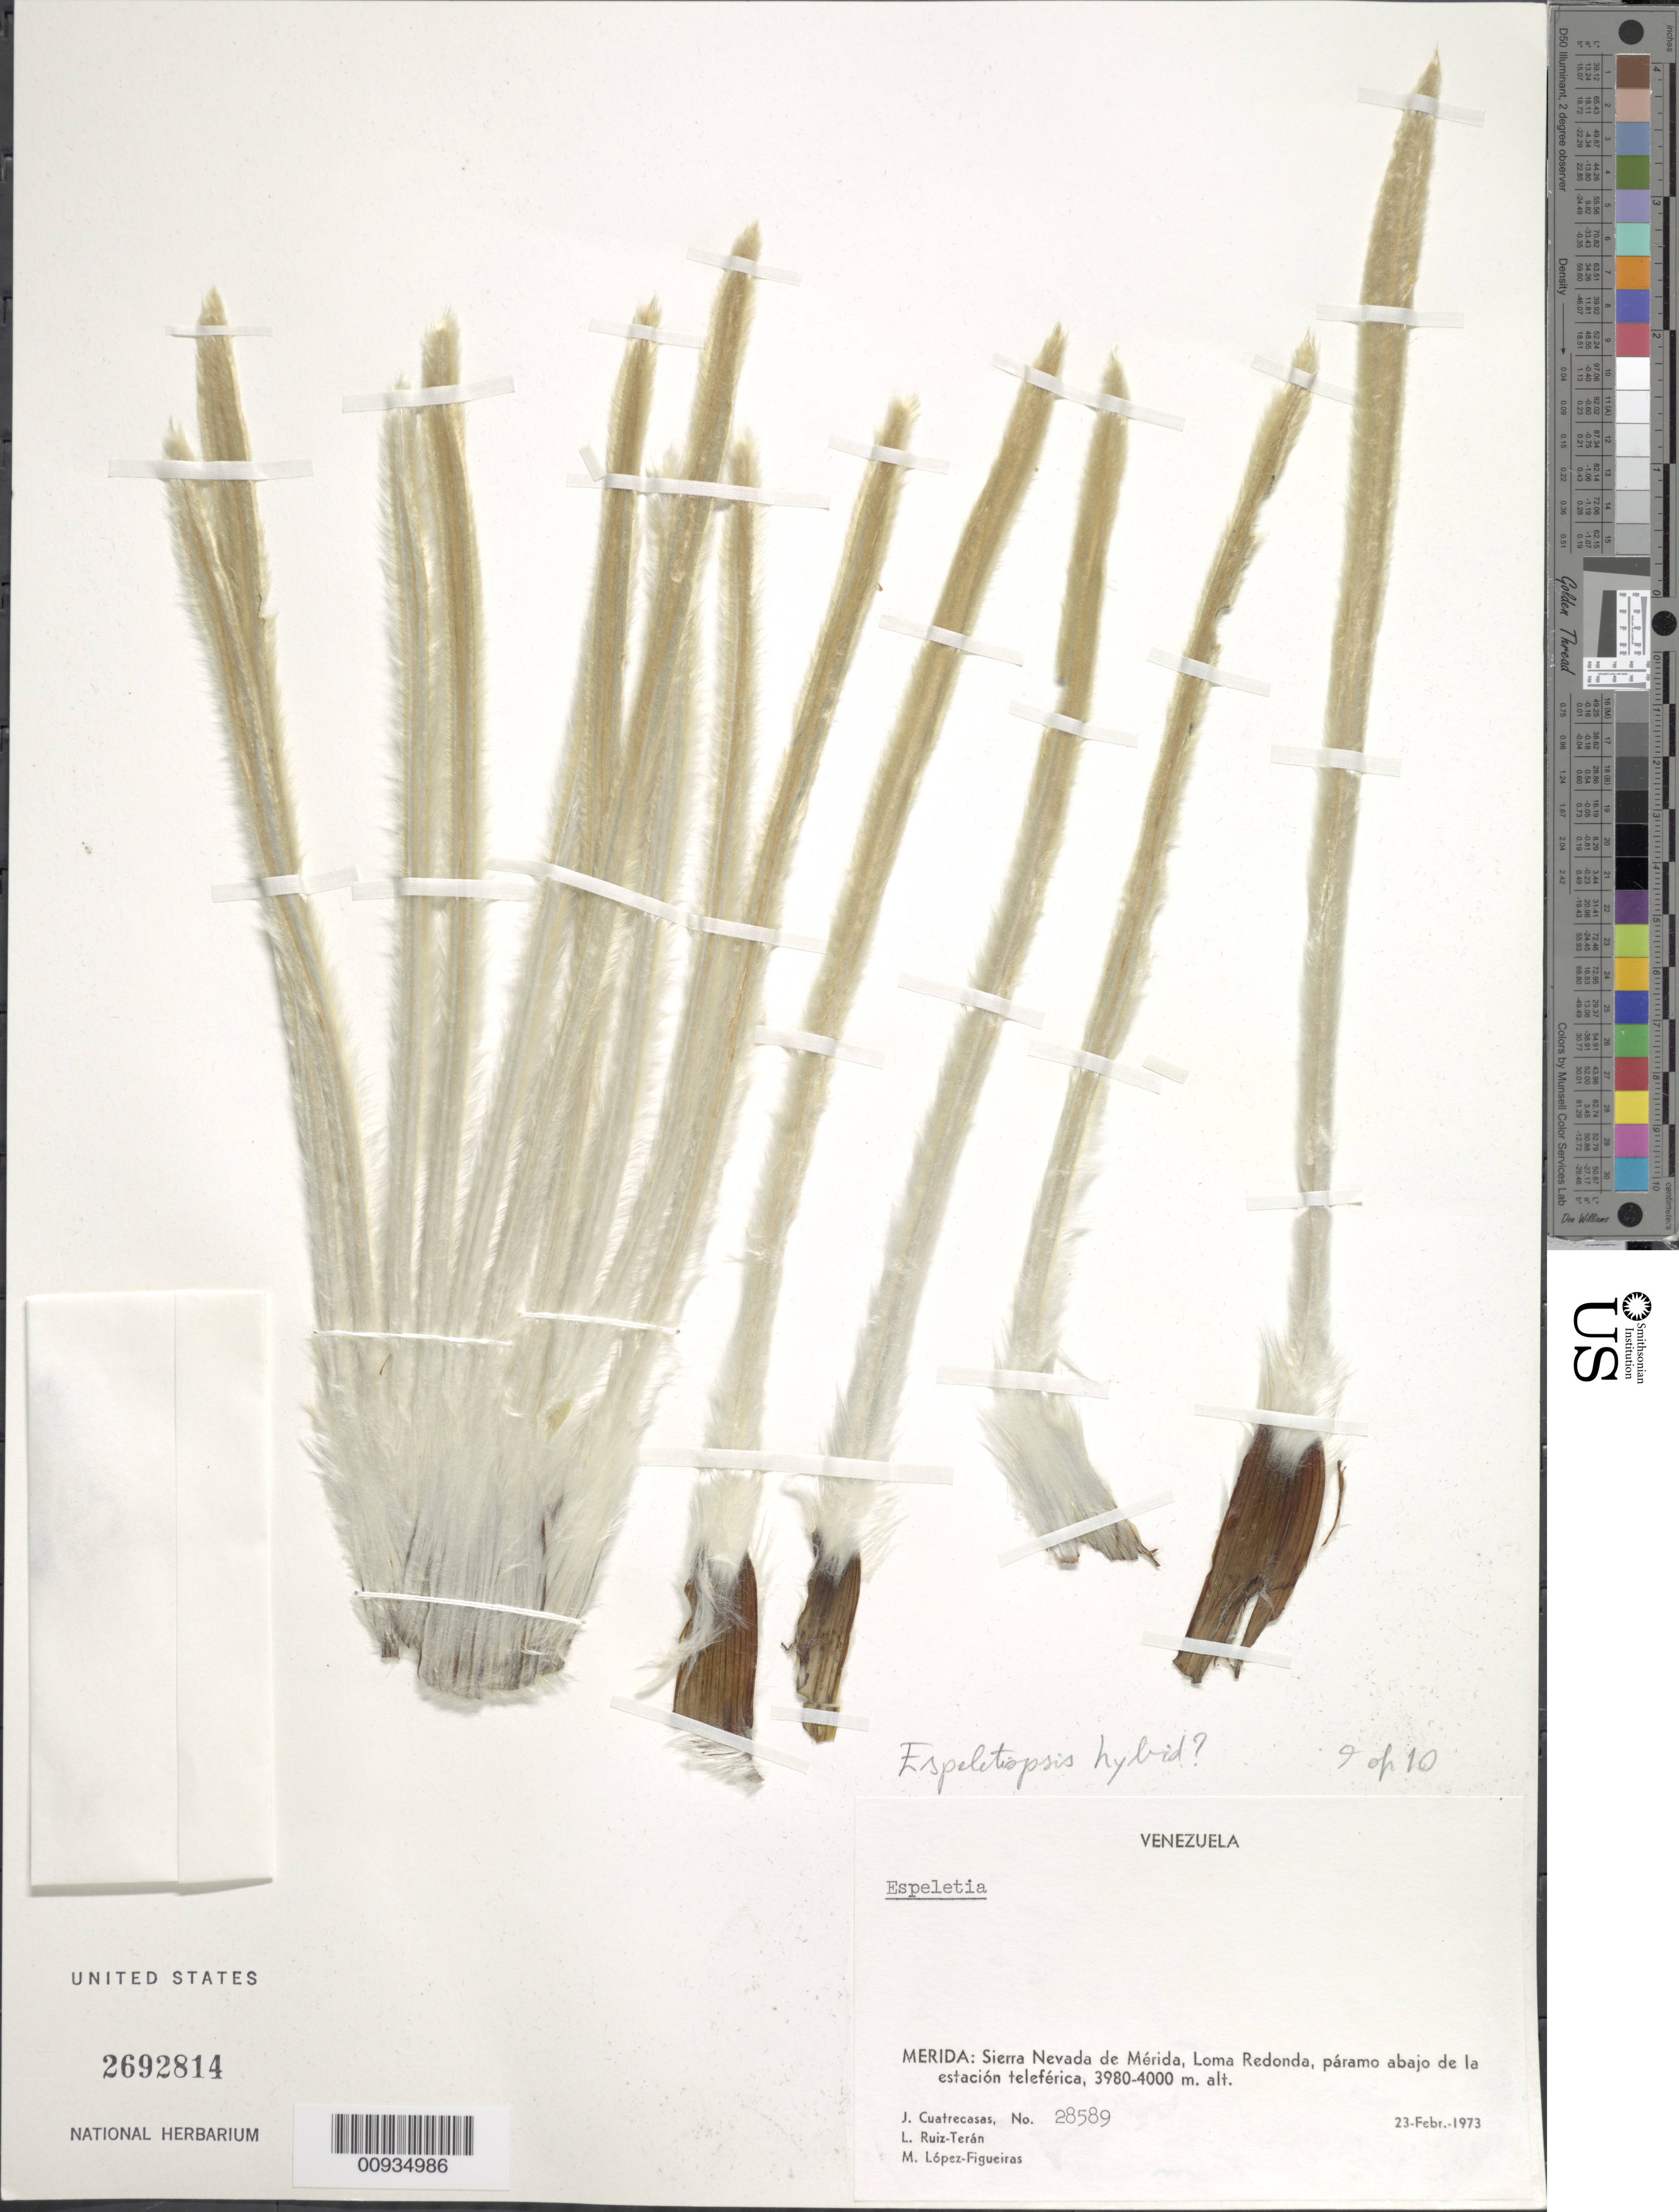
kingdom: Plantae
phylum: Tracheophyta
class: Magnoliopsida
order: Asterales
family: Asteraceae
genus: Espeletiopsis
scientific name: Espeletiopsis sp.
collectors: J. Cuatrecasas, L. E. Ruíz-Terán & M. López Figueiras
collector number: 28589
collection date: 1973-02-23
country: Venezuela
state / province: Mérida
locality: Sierra Nevada de Merida, Loma Redonda, paramo abajo de la estacion teleferica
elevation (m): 3980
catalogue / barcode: US 2692814